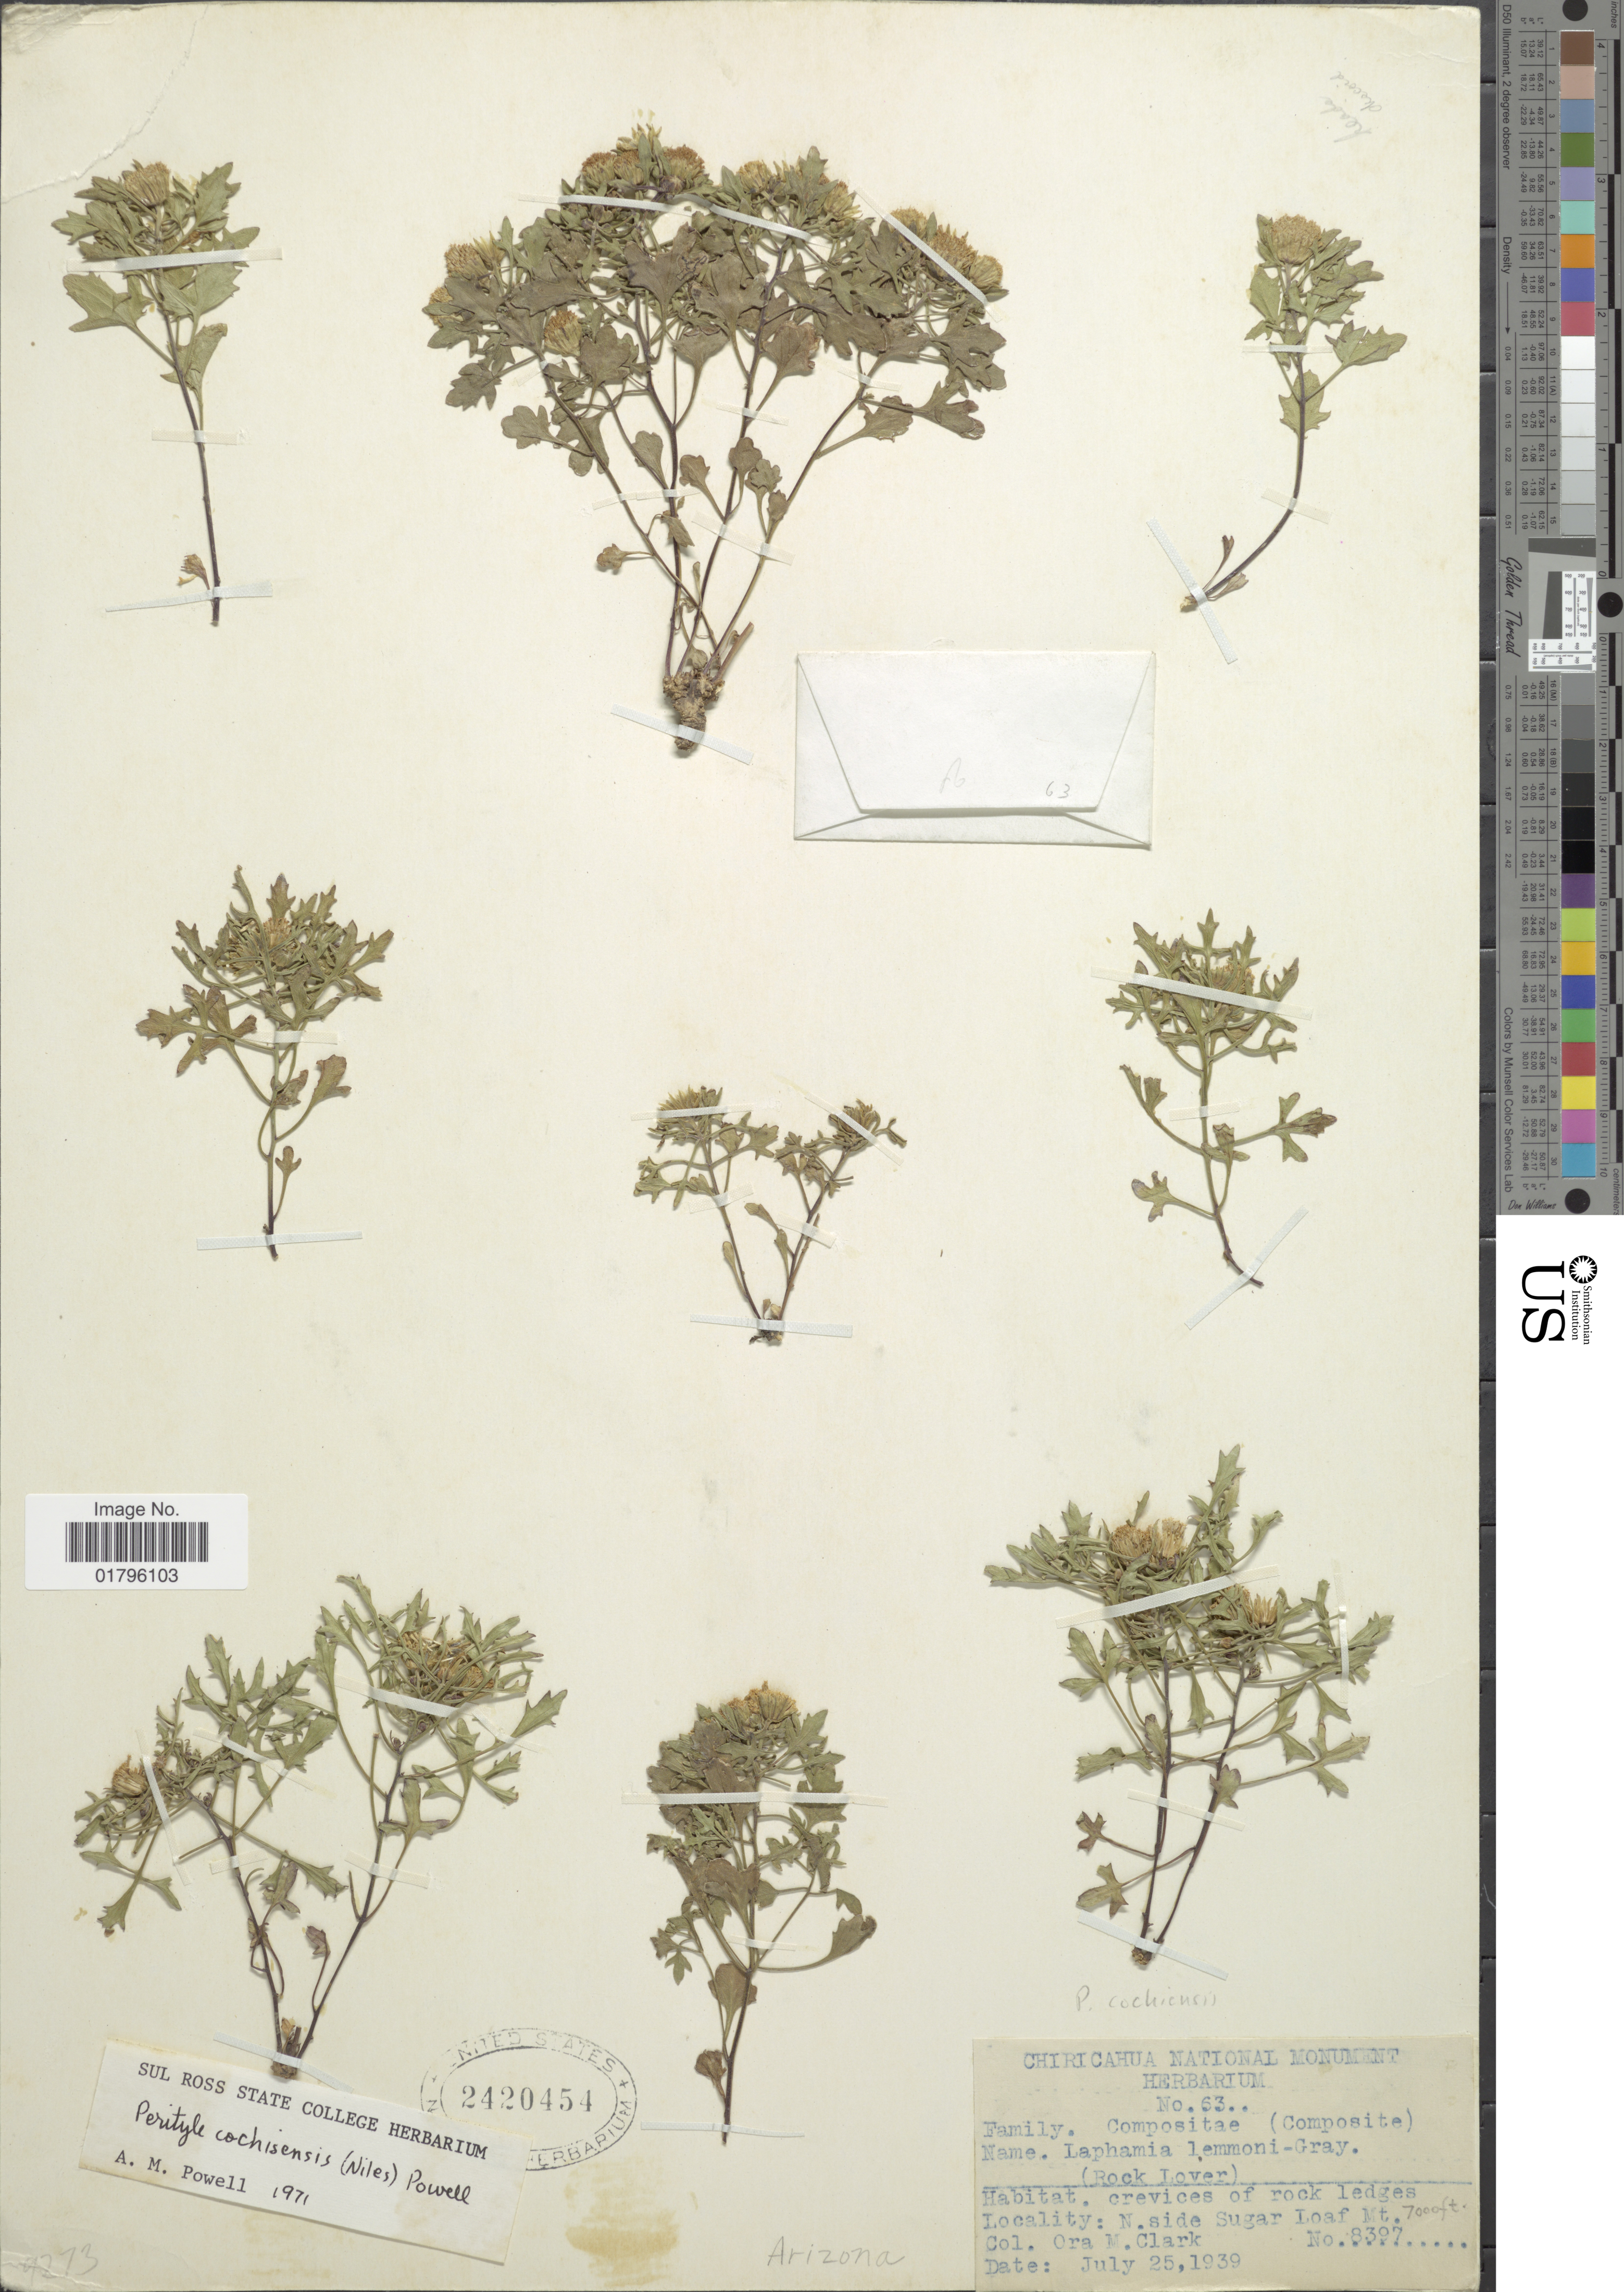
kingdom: Plantae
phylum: Tracheophyta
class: Magnoliopsida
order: Asterales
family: Asteraceae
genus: Perityle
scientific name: Perityle cochisensis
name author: A.M. Powell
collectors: O. Clark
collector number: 8307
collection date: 1939-07-25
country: United States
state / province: Arizona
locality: N. side Sugar Loaf Mt.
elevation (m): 2134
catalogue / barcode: US 2420454